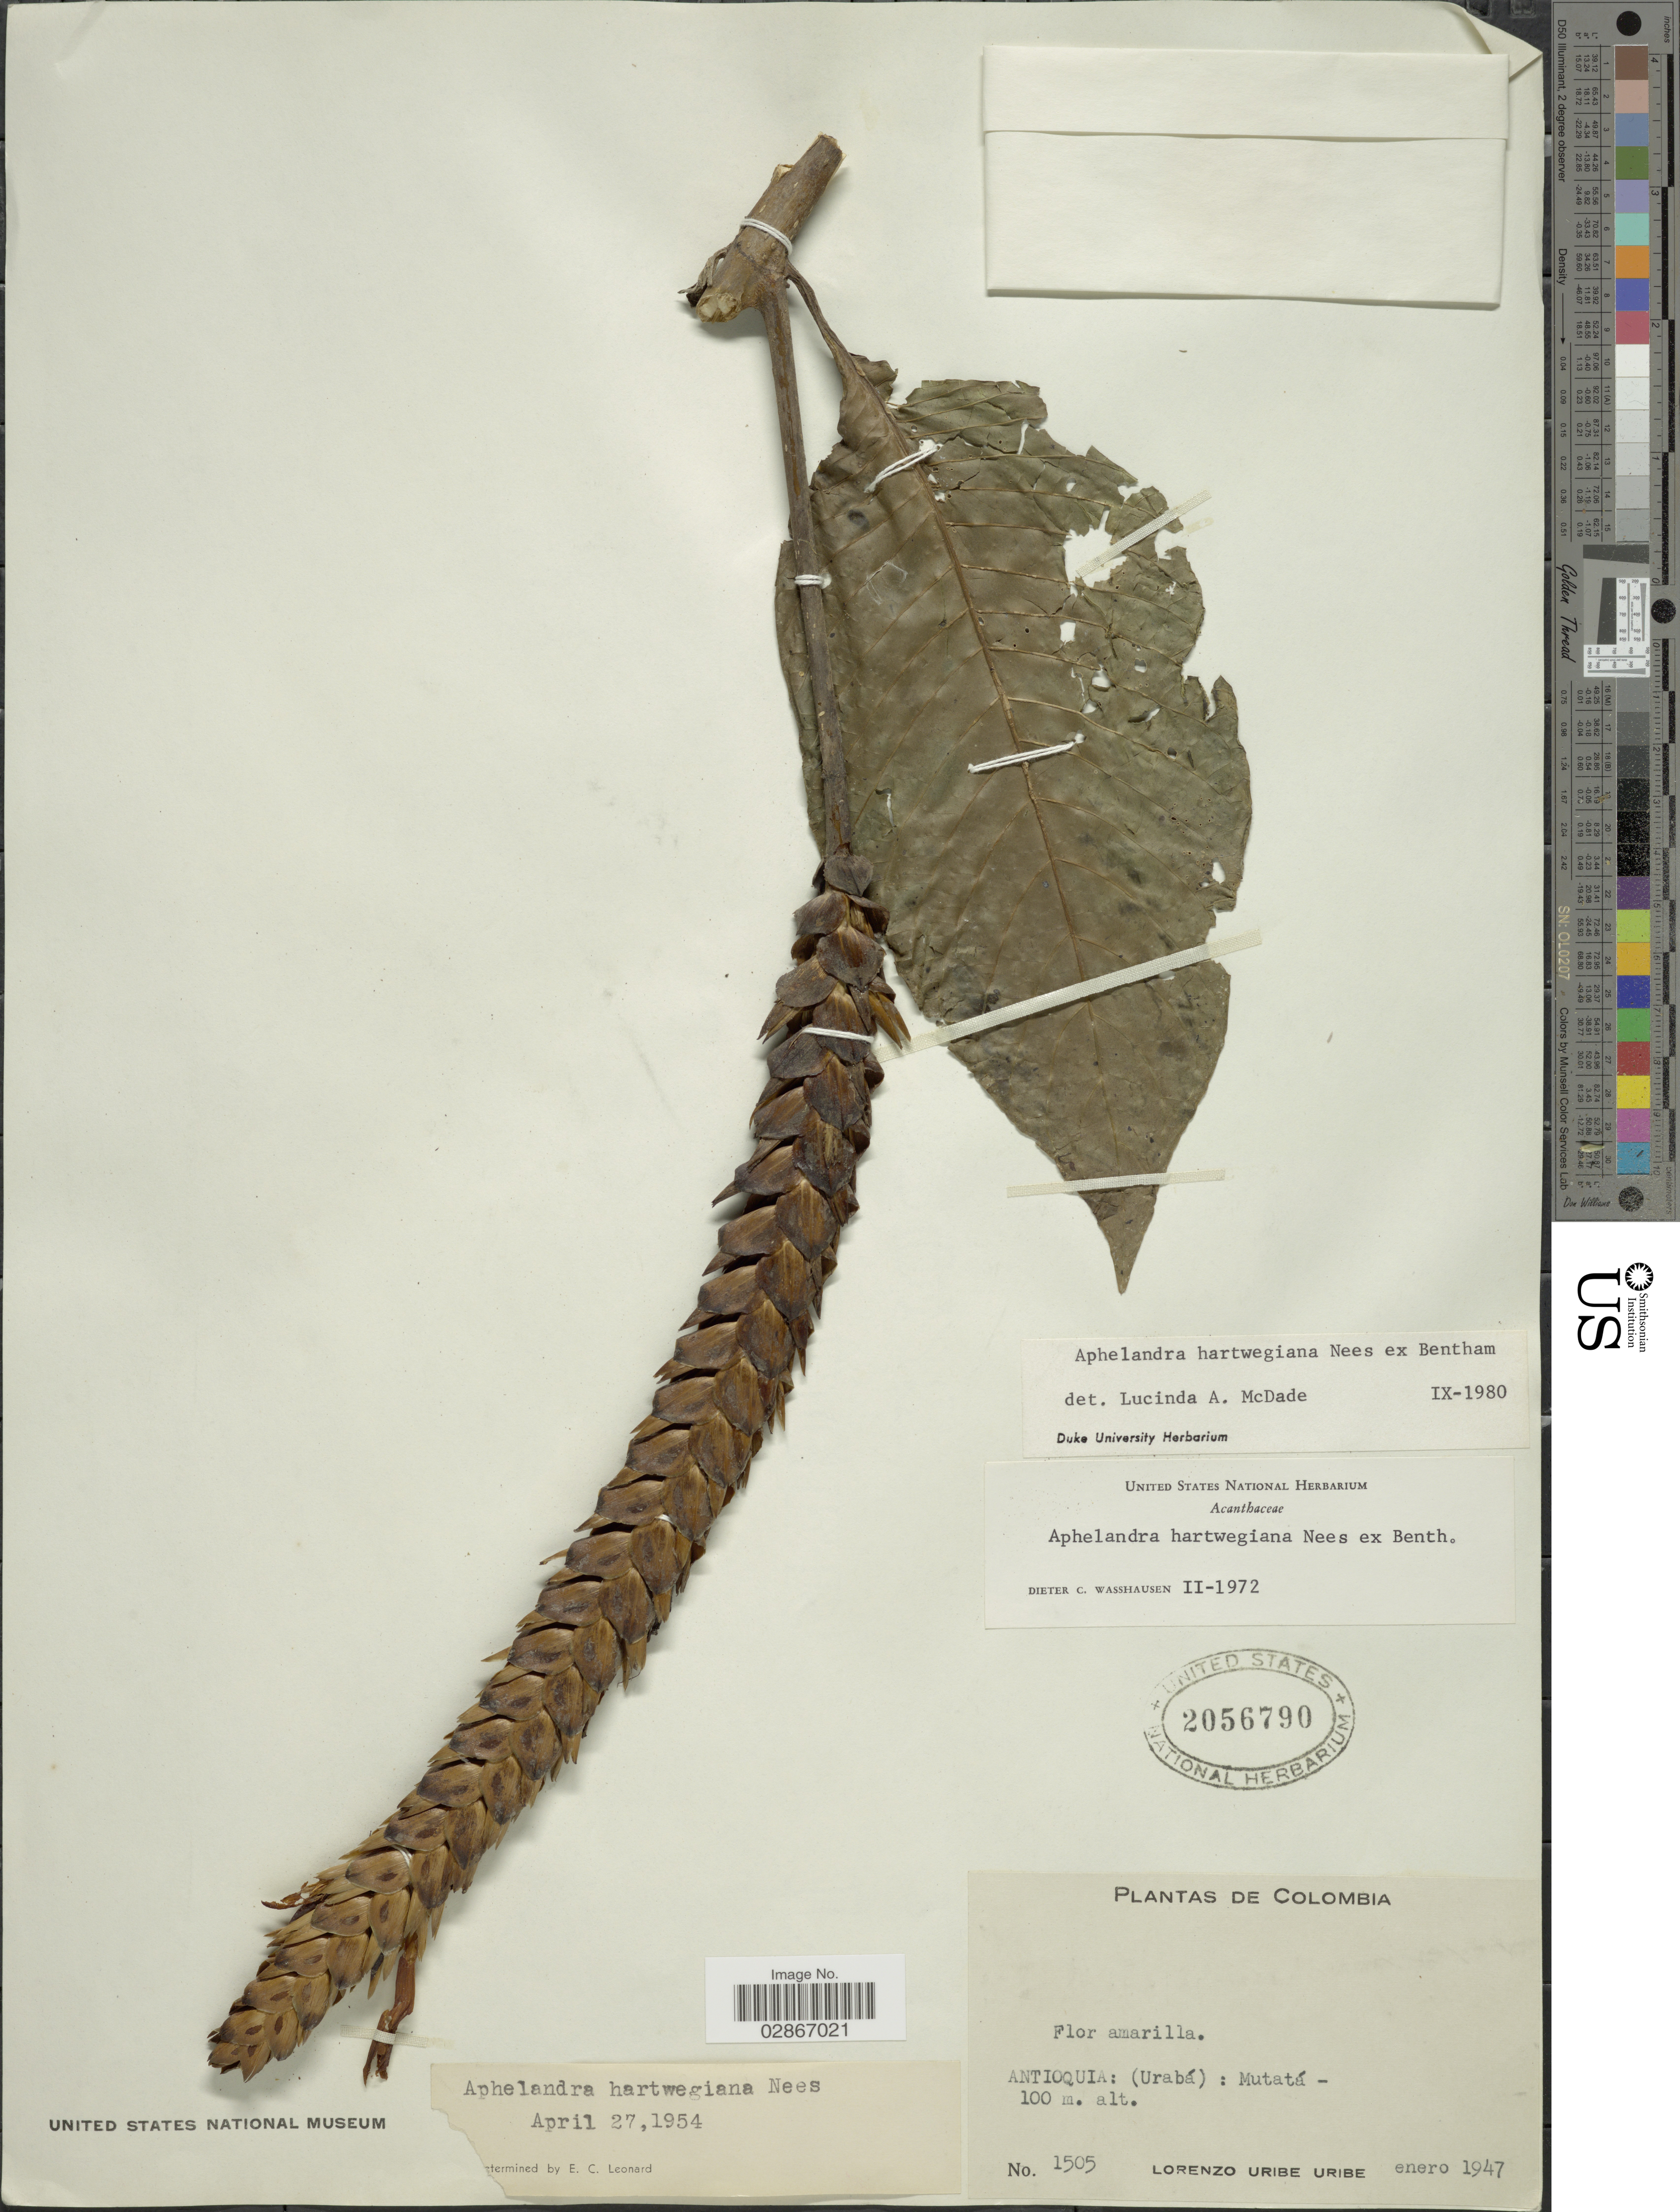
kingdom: Plantae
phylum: Tracheophyta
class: Magnoliopsida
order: Lamiales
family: Acanthaceae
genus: Aphelandra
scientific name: Aphelandra hartwegiana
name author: Nees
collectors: L. Uribe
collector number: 1505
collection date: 1947-01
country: Colombia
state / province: Antioquia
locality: (Urabá): Mutatá.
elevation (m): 100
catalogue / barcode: US 2056790